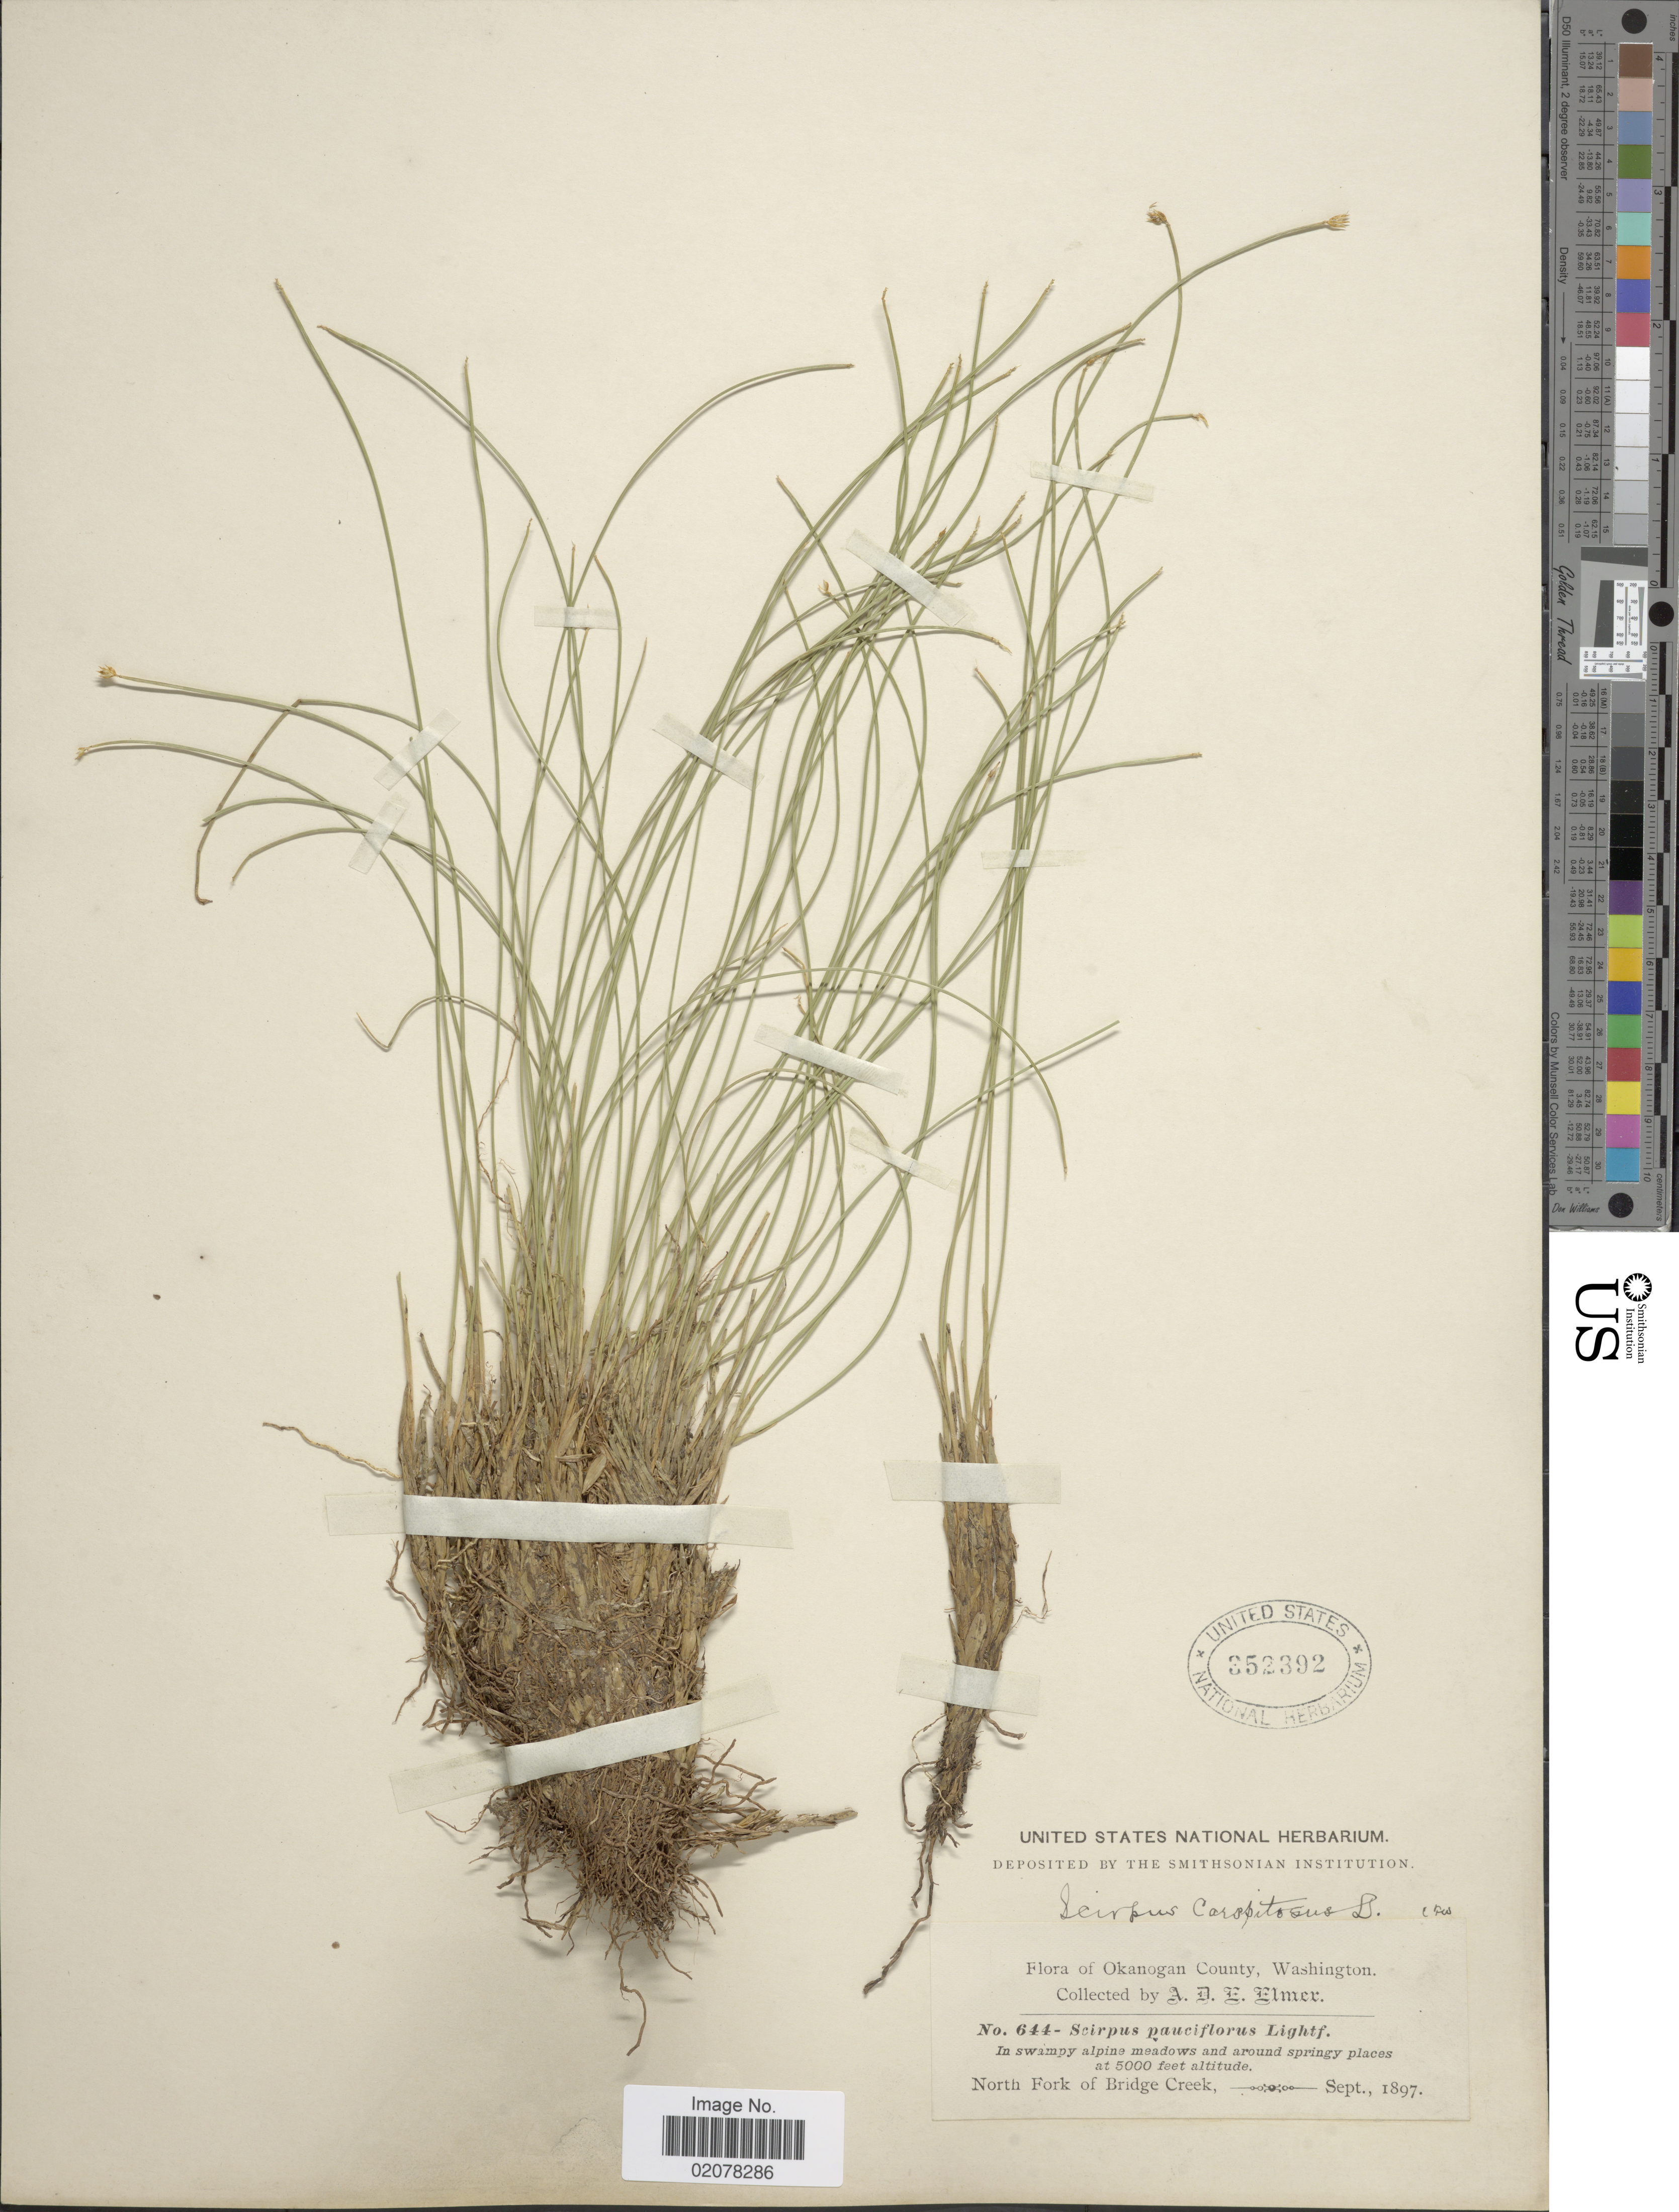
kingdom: Plantae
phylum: Tracheophyta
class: Liliopsida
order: Poales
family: Cyperaceae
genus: Trichophorum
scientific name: Trichophorum cespitosum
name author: (L.) Hartm.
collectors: A. D. E. Elmer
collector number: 644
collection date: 1897-09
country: United States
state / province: Washington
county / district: Okanogan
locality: Okanogan County, in swampy alpine meadows and around springy places, North Fork of Bridge Creek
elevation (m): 1524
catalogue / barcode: US 352392